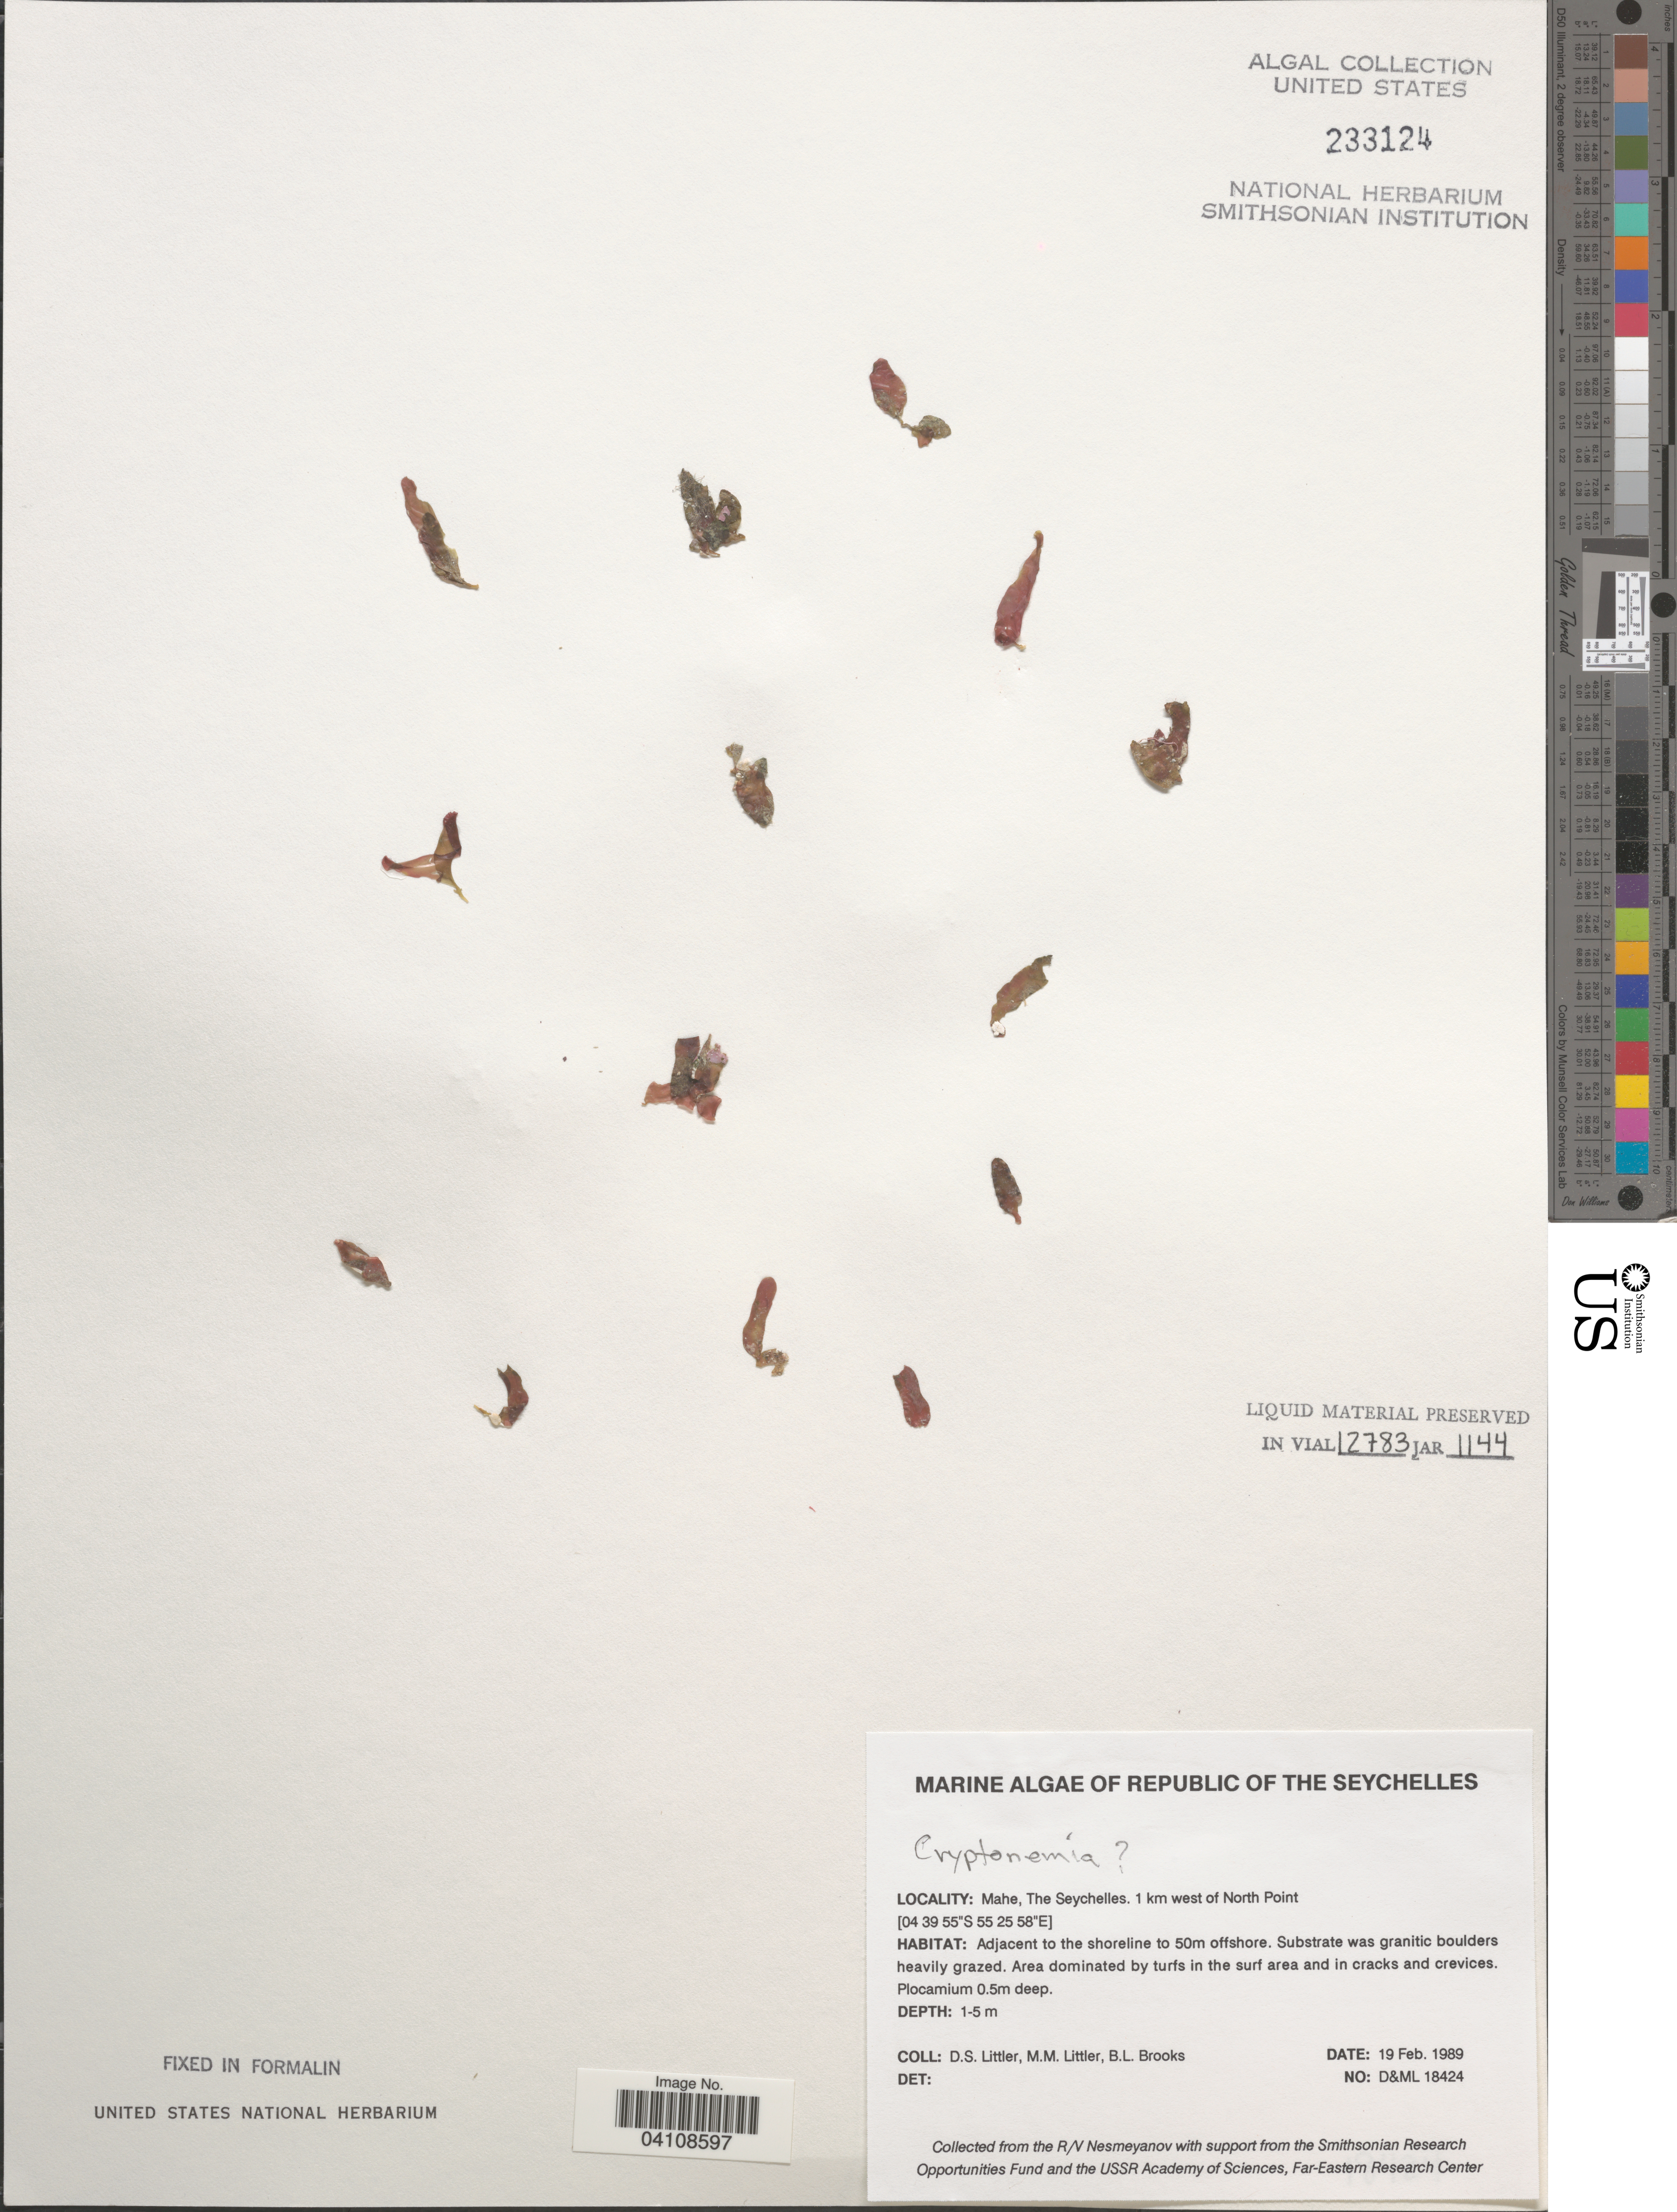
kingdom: Plantae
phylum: Rhodophyta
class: Florideophyceae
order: Halymeniales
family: Halymeniaceae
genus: Cryptonemia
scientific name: Cryptonemia sp.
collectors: D. S. Littler & B. Brooks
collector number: D&ML18424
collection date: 1989-02-19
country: Seychelles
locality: Republic of The Seychelles. Mahe. 1 km west of North Point. Adjacent to the shoreline to 50m offshore.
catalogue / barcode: US 233124